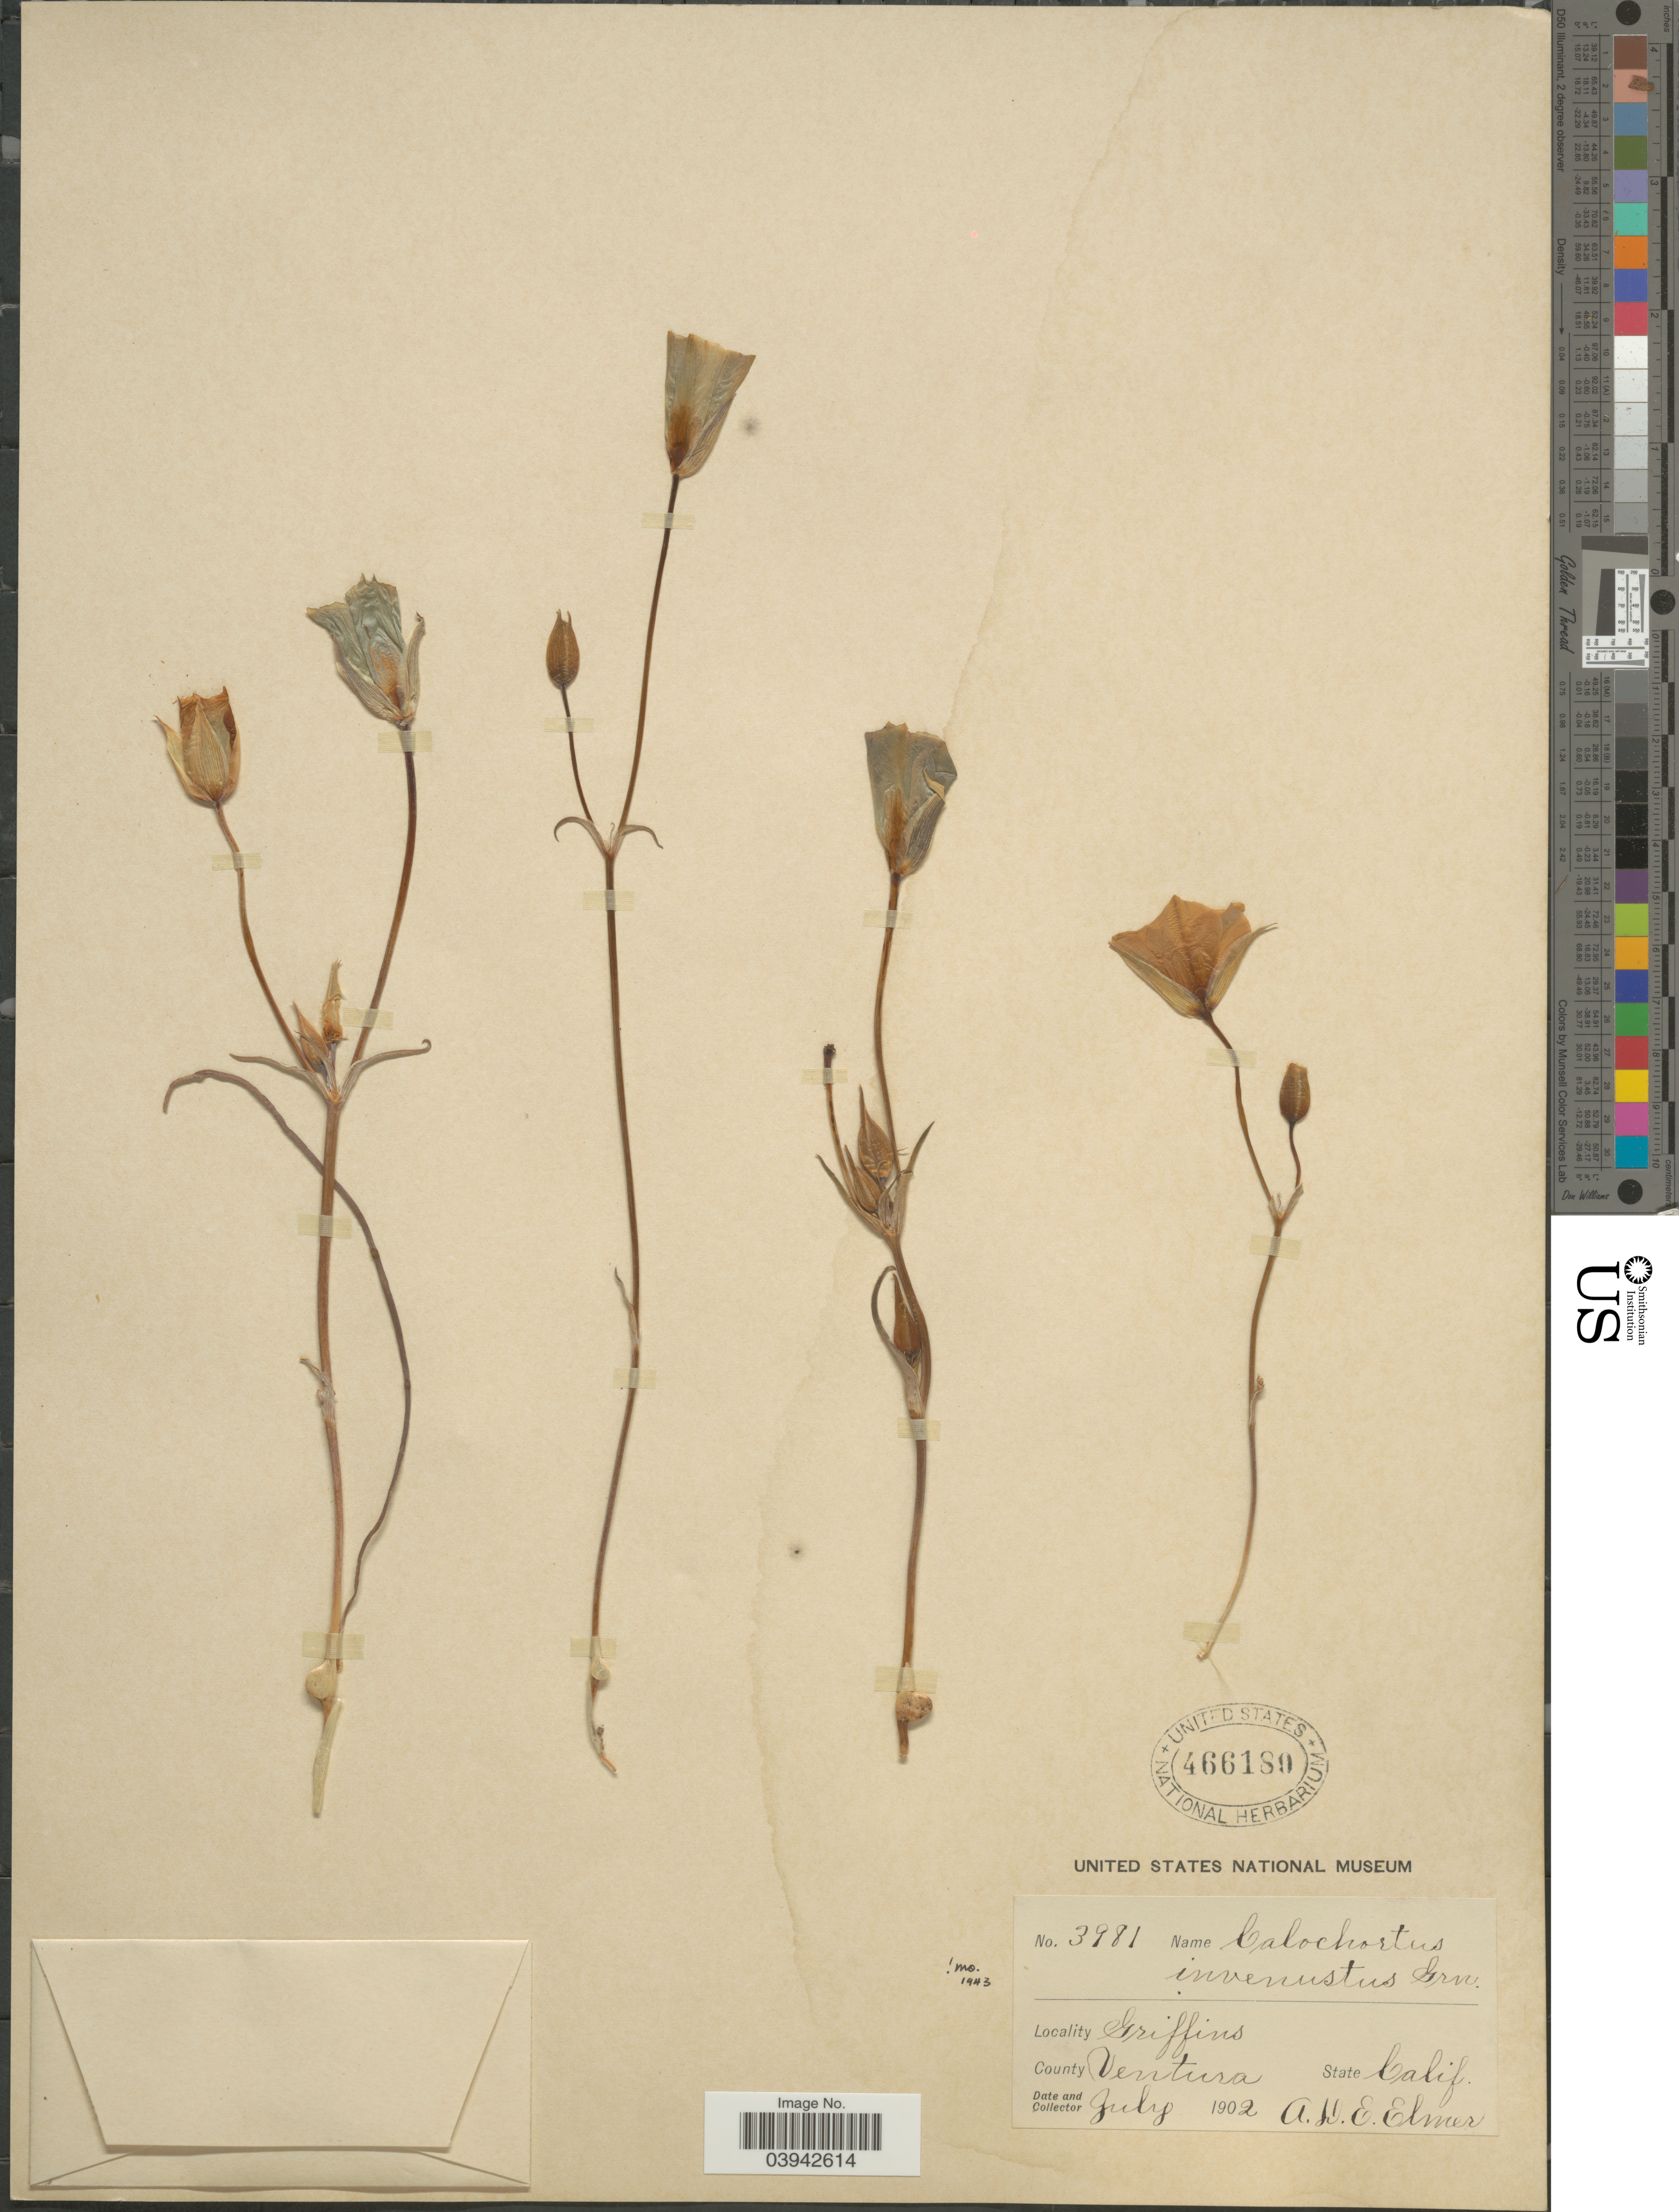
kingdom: Plantae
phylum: Tracheophyta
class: Liliopsida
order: Liliales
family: Liliaceae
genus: Calochortus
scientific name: Calochortus invenustus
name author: Greene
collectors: A. D. E. Elmer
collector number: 3981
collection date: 1902-07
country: United States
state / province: California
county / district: Ventura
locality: Griffins. County Ventura.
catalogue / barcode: US 466180